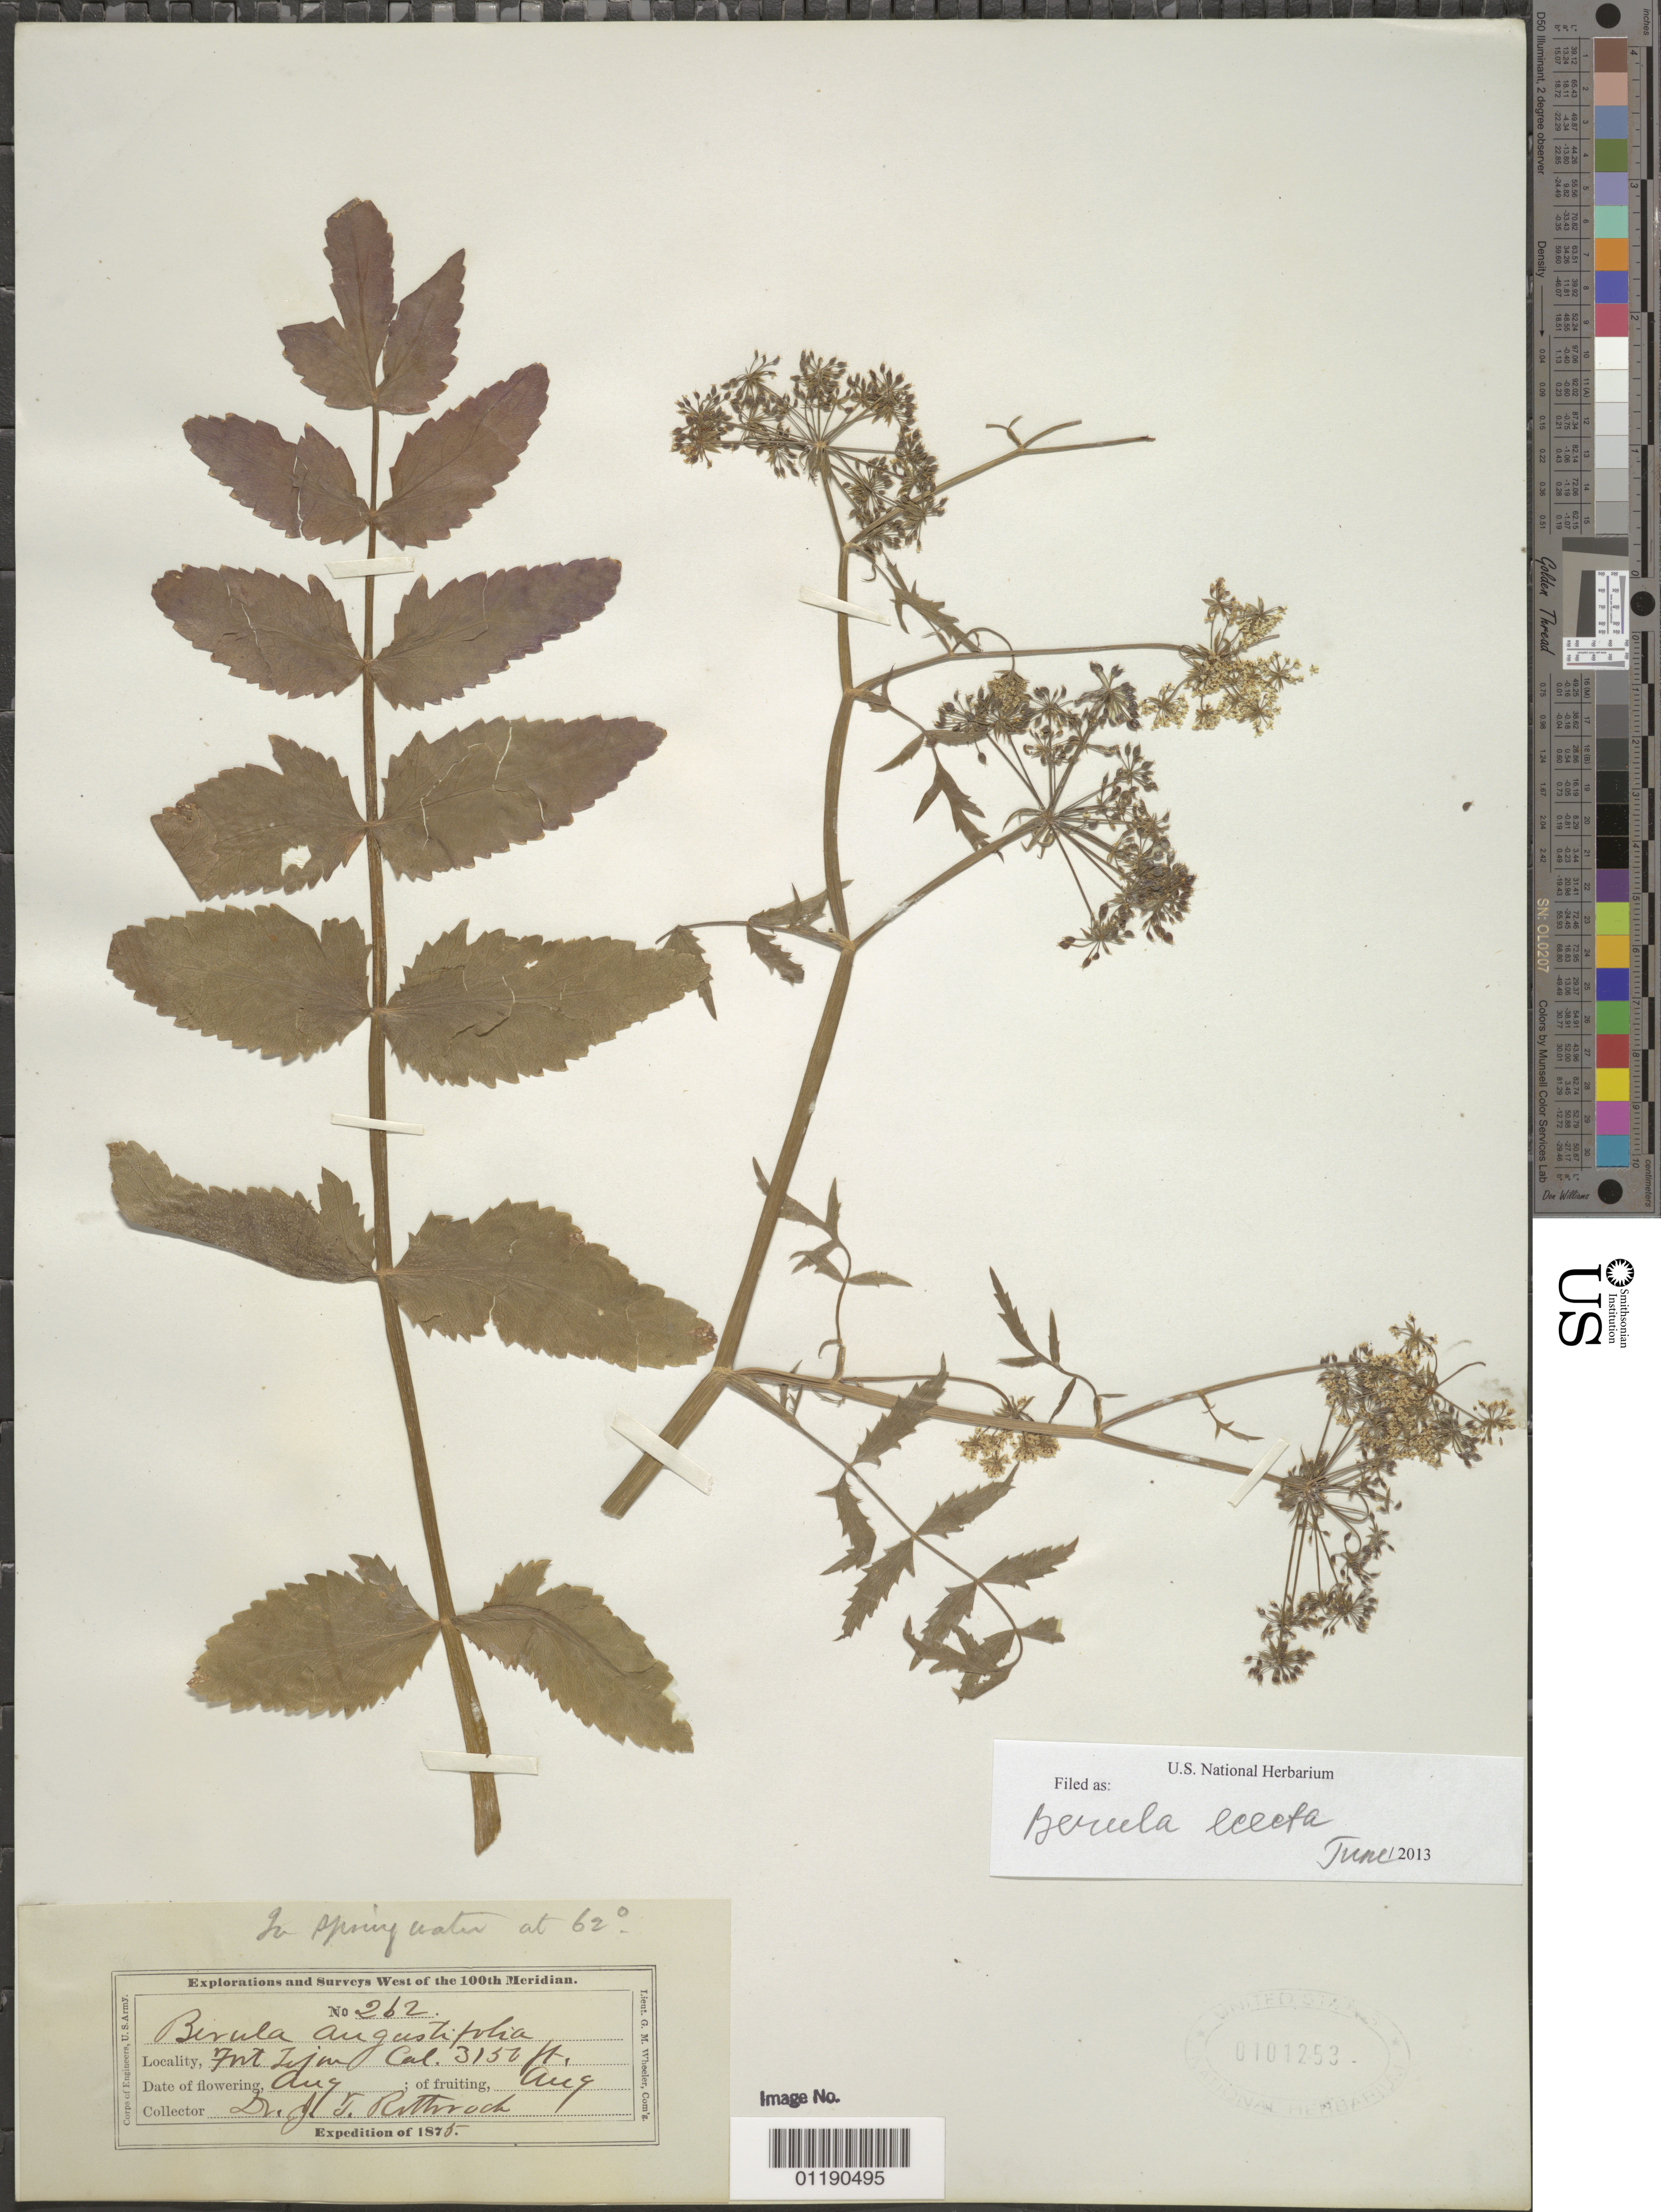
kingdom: Plantae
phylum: Tracheophyta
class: Magnoliopsida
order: Apiales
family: Apiaceae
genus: Berula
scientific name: Berula erecta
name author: (Huds.) Coville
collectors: J. T. Rothrock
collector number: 262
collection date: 1875-08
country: United States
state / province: California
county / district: Kern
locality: Fort Tejon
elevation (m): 960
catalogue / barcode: US 101253